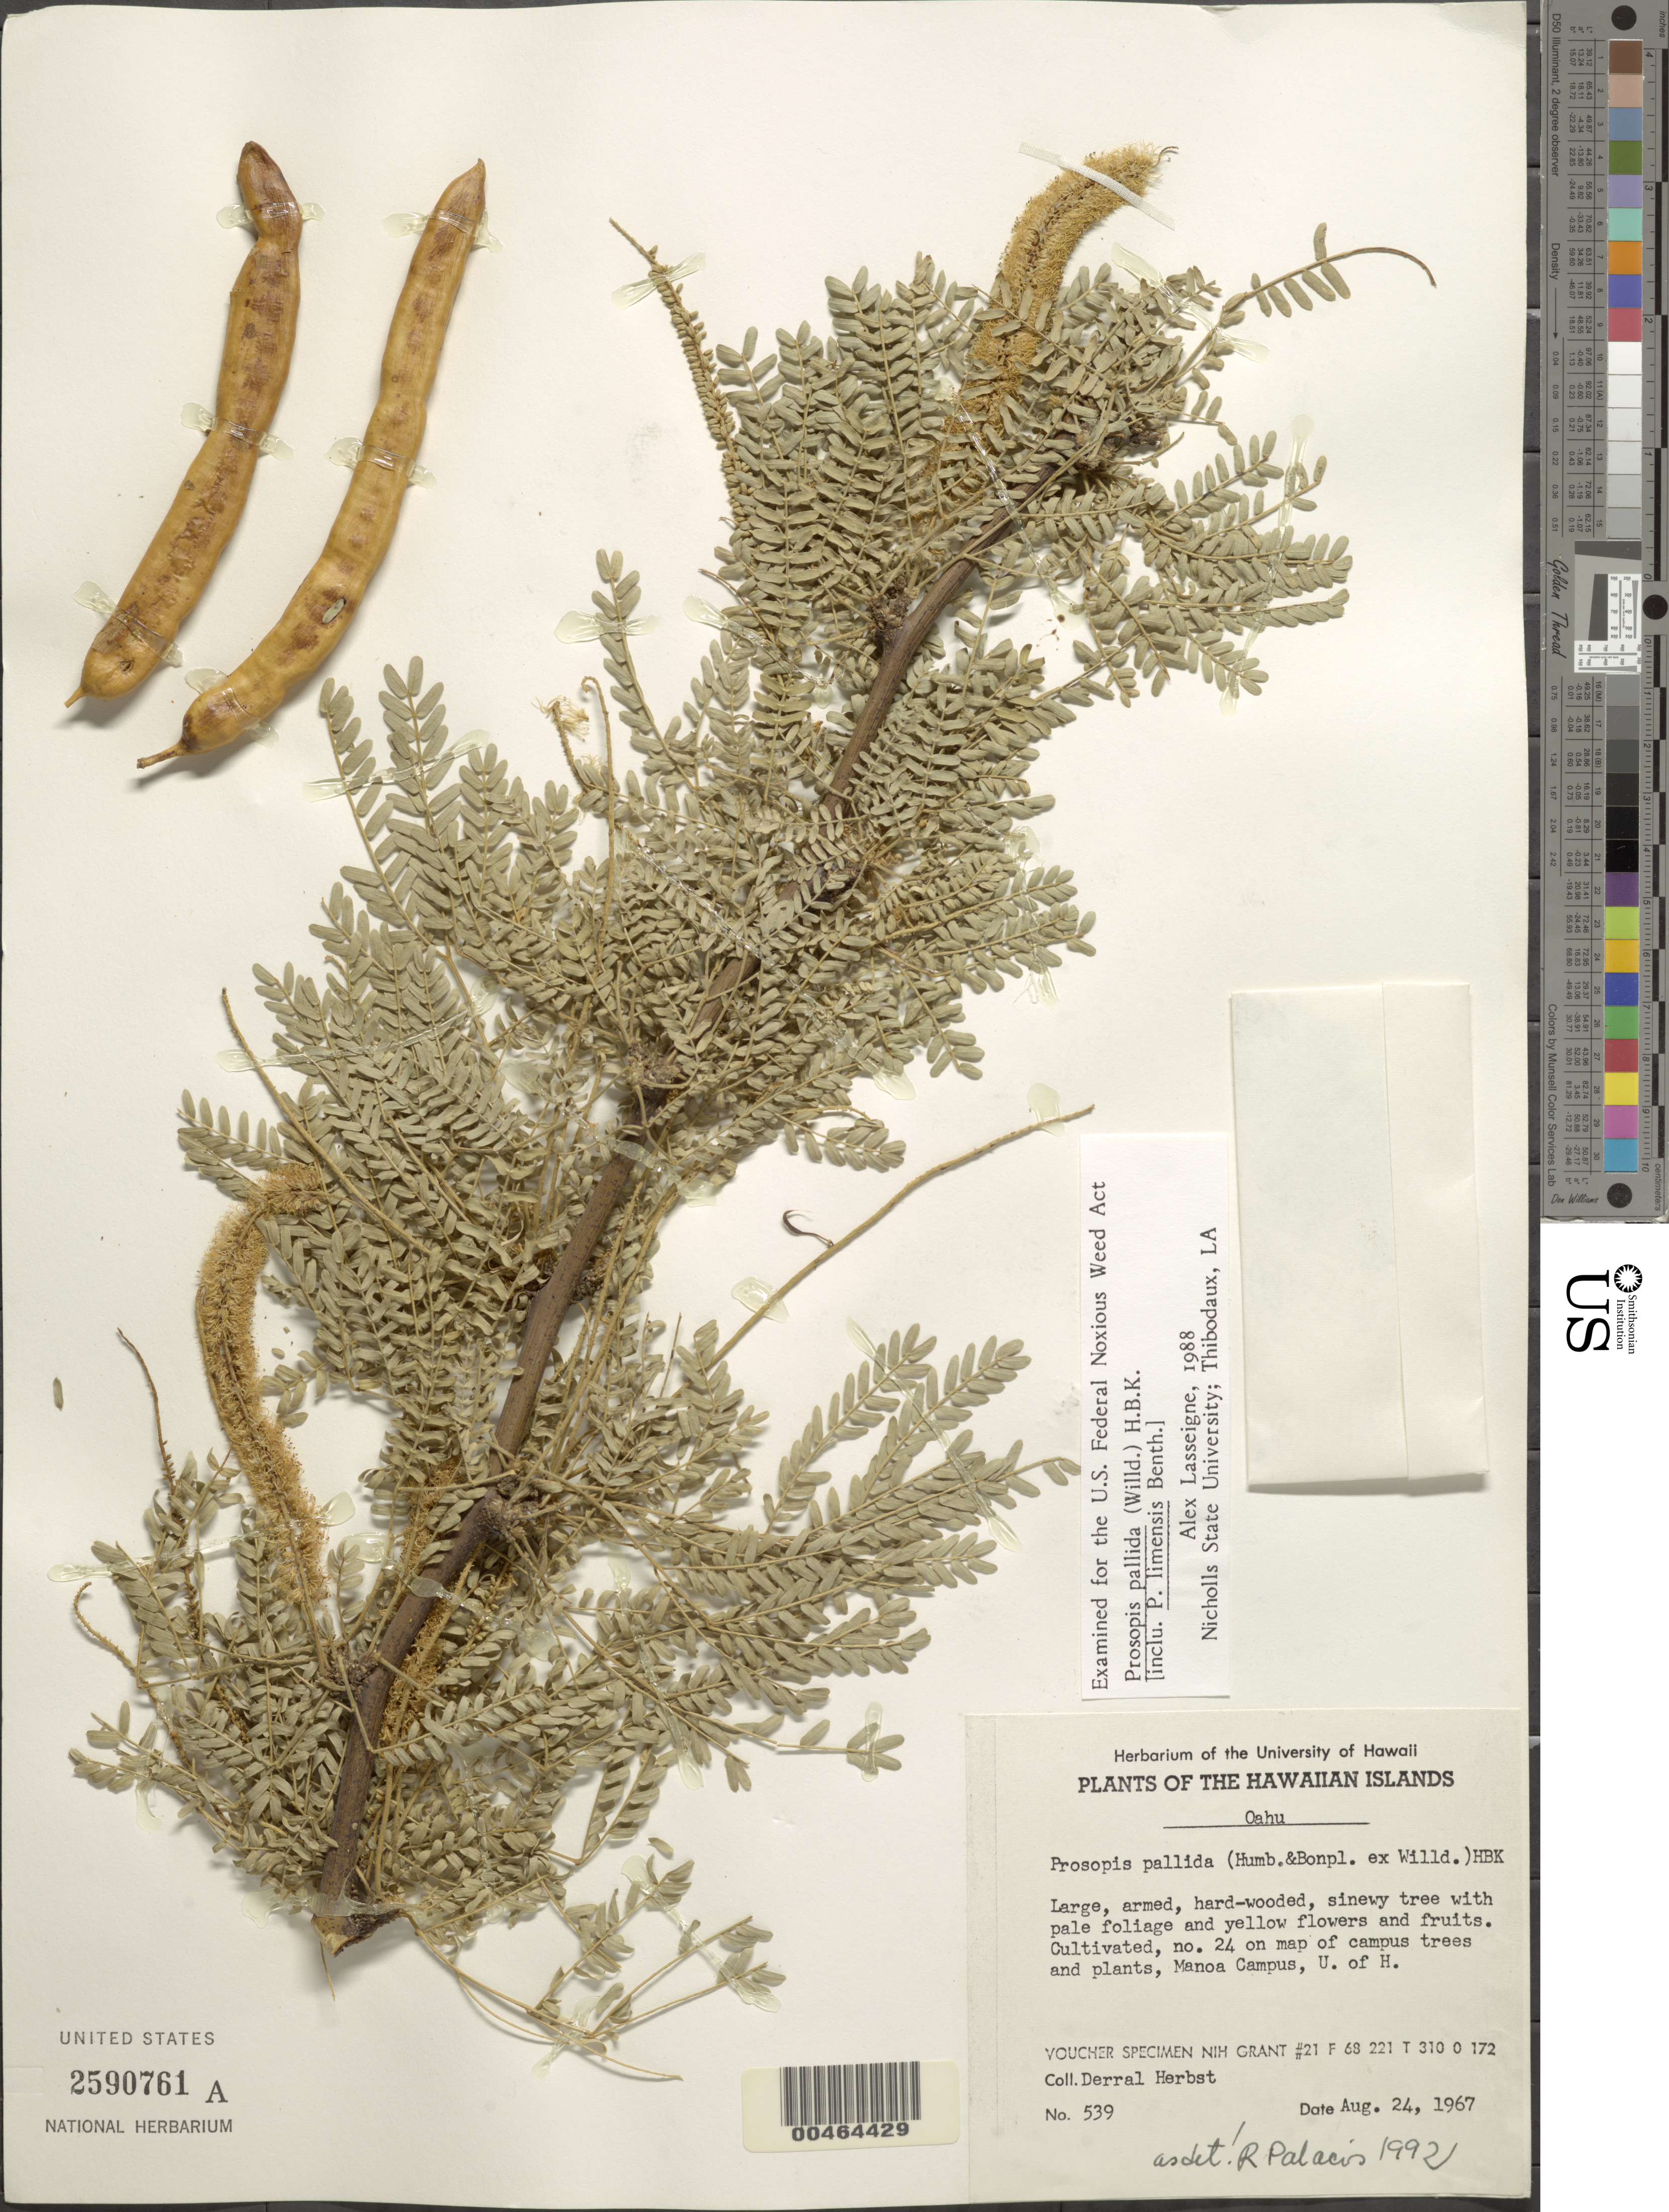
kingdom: Plantae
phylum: Tracheophyta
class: Magnoliopsida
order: Fabales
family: Fabaceae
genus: Neltuma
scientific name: Neltuma pallida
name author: (Humb. & Bonpl. ex Willd.) C. E. Hughes & G.P. Lewis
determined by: Wagner, W. L., (BOT), Smithsonian Institution - National Museum of Natural History (UNITED STATES)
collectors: D. R. Herbst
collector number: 539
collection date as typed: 24 Aug 1967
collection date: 1967-08-24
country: United States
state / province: Hawaii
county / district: Honolulu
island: Oahu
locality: Manoa Campus, U. of H.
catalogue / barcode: US 2590761A